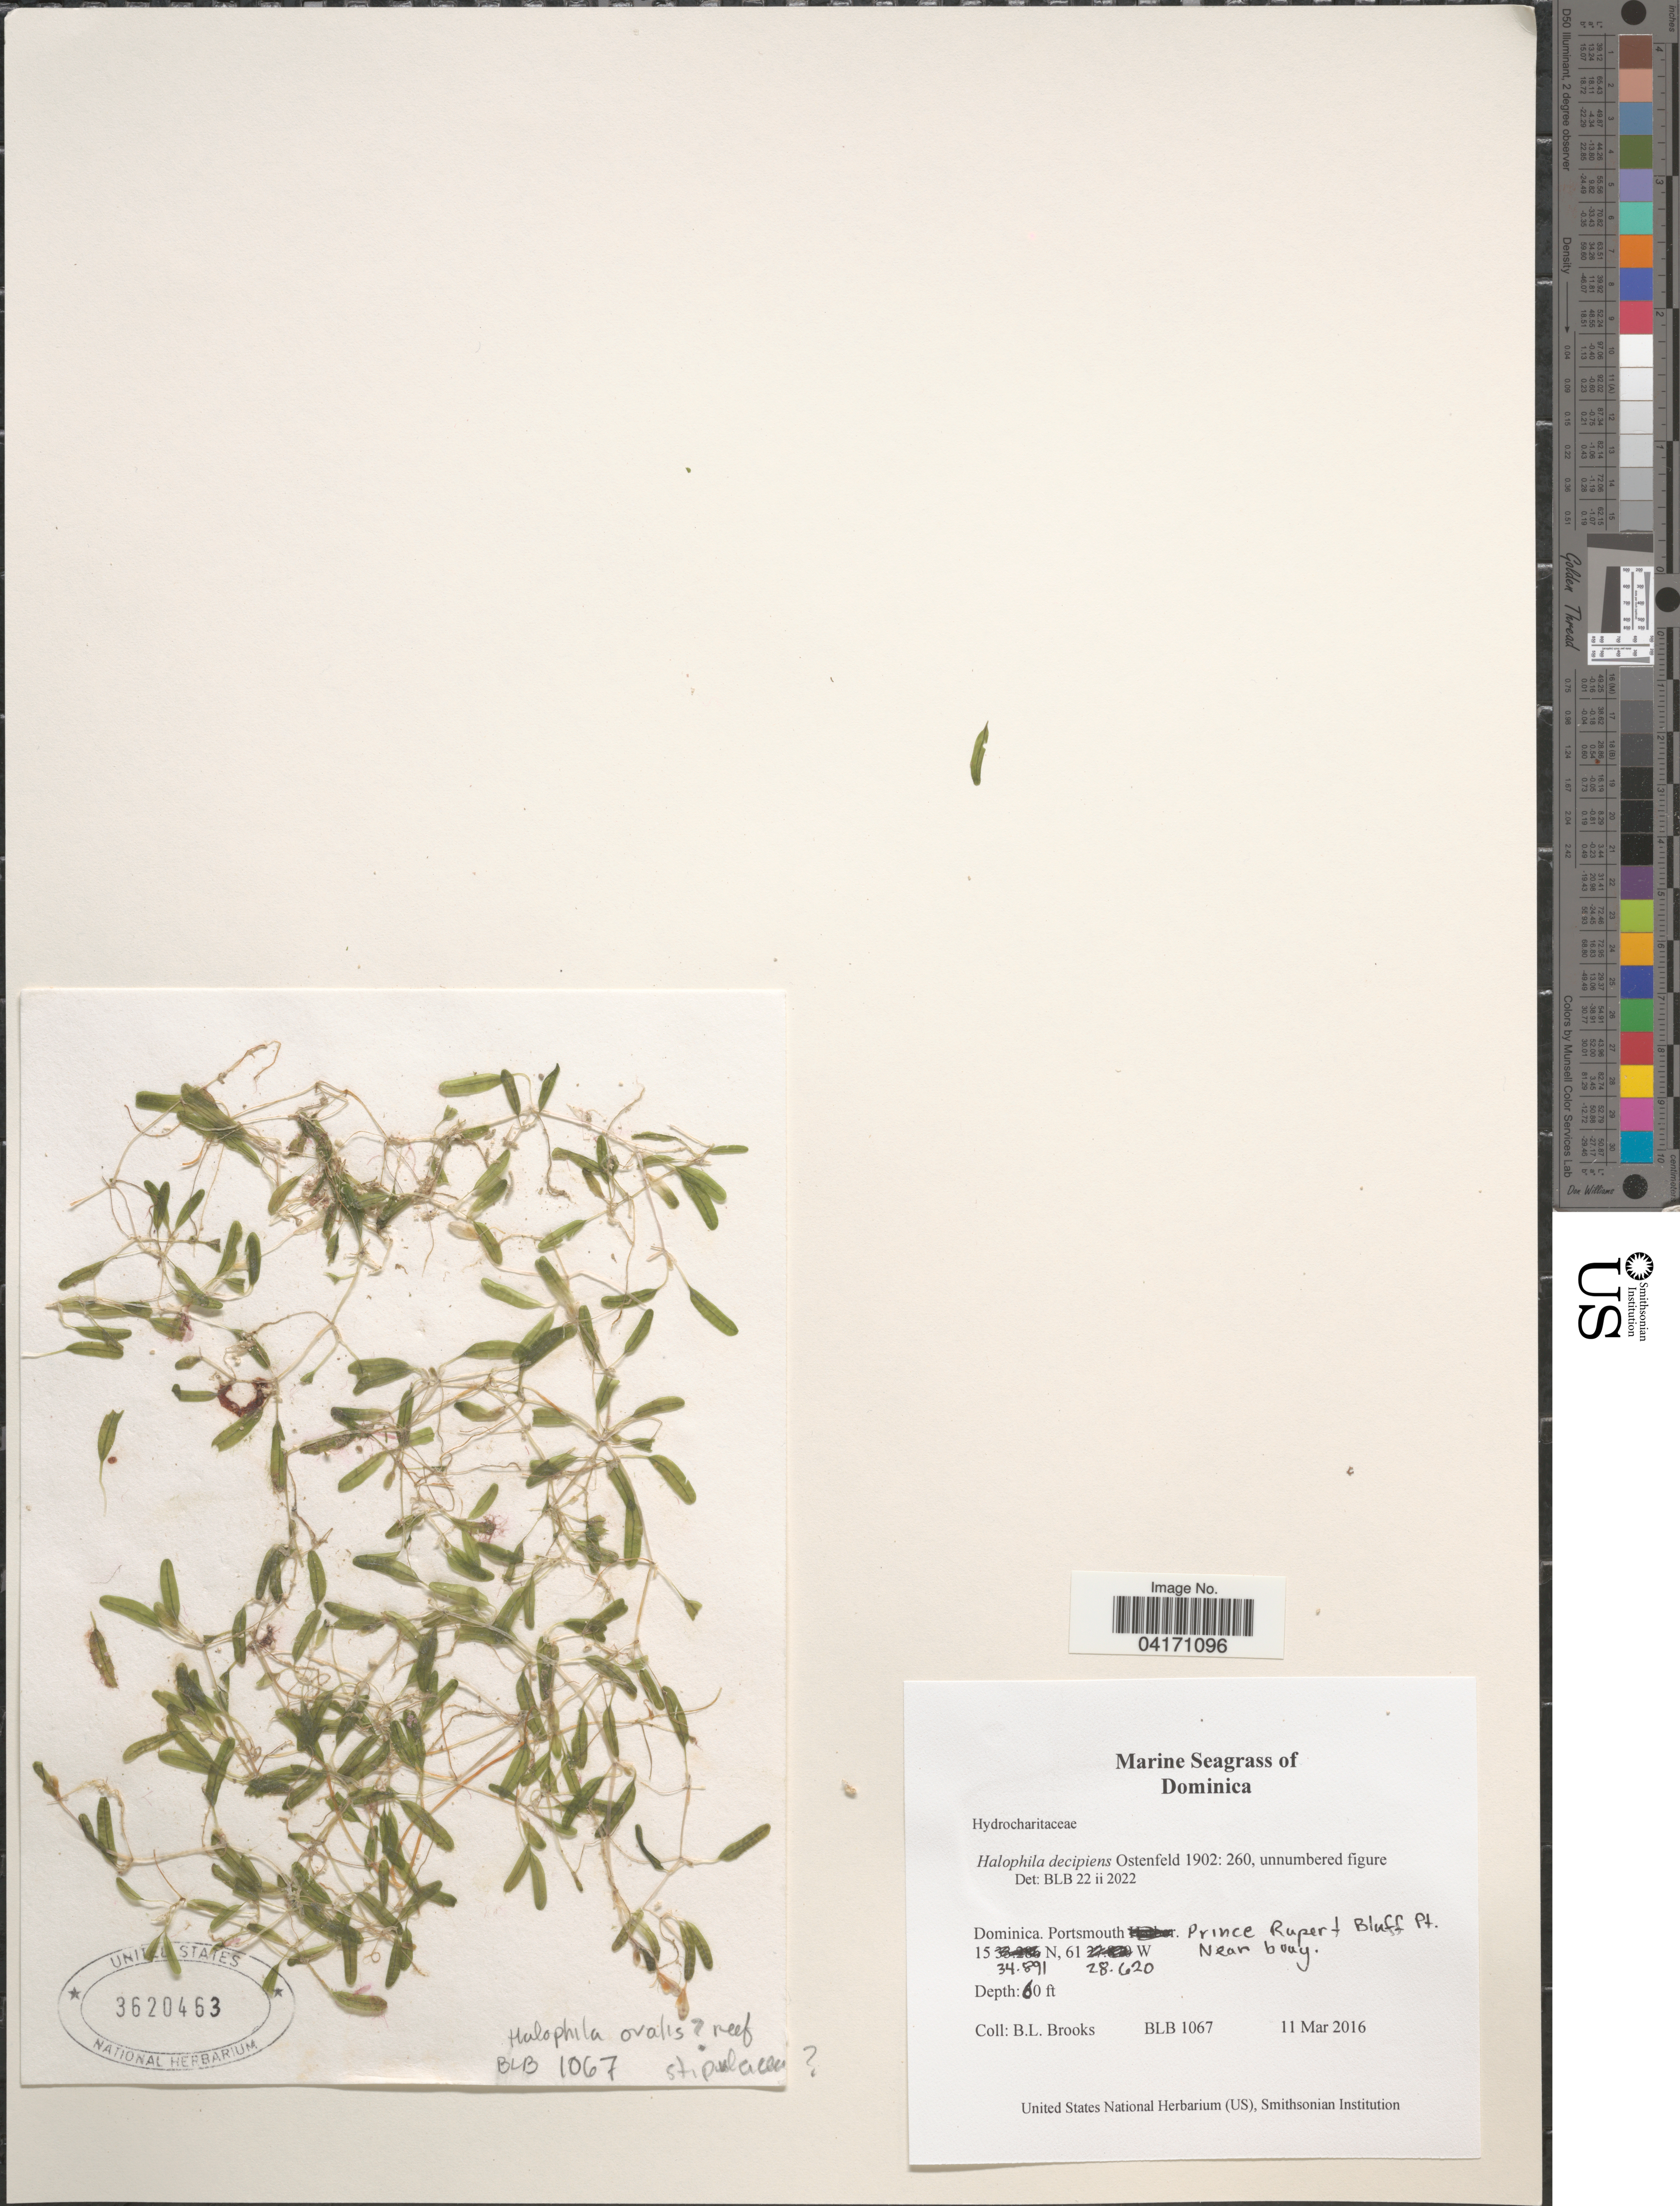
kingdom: Plantae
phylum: Tracheophyta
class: Liliopsida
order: Alismatales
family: Hydrocharitaceae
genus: Halophila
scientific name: Halophila decipiens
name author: Ostenf.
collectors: B. Brooks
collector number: BLB1067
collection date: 2016-03-11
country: Dominica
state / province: St. John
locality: Portsmouth. Prince Rupert Bluff Pt. Near buoy.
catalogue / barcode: US 3620463